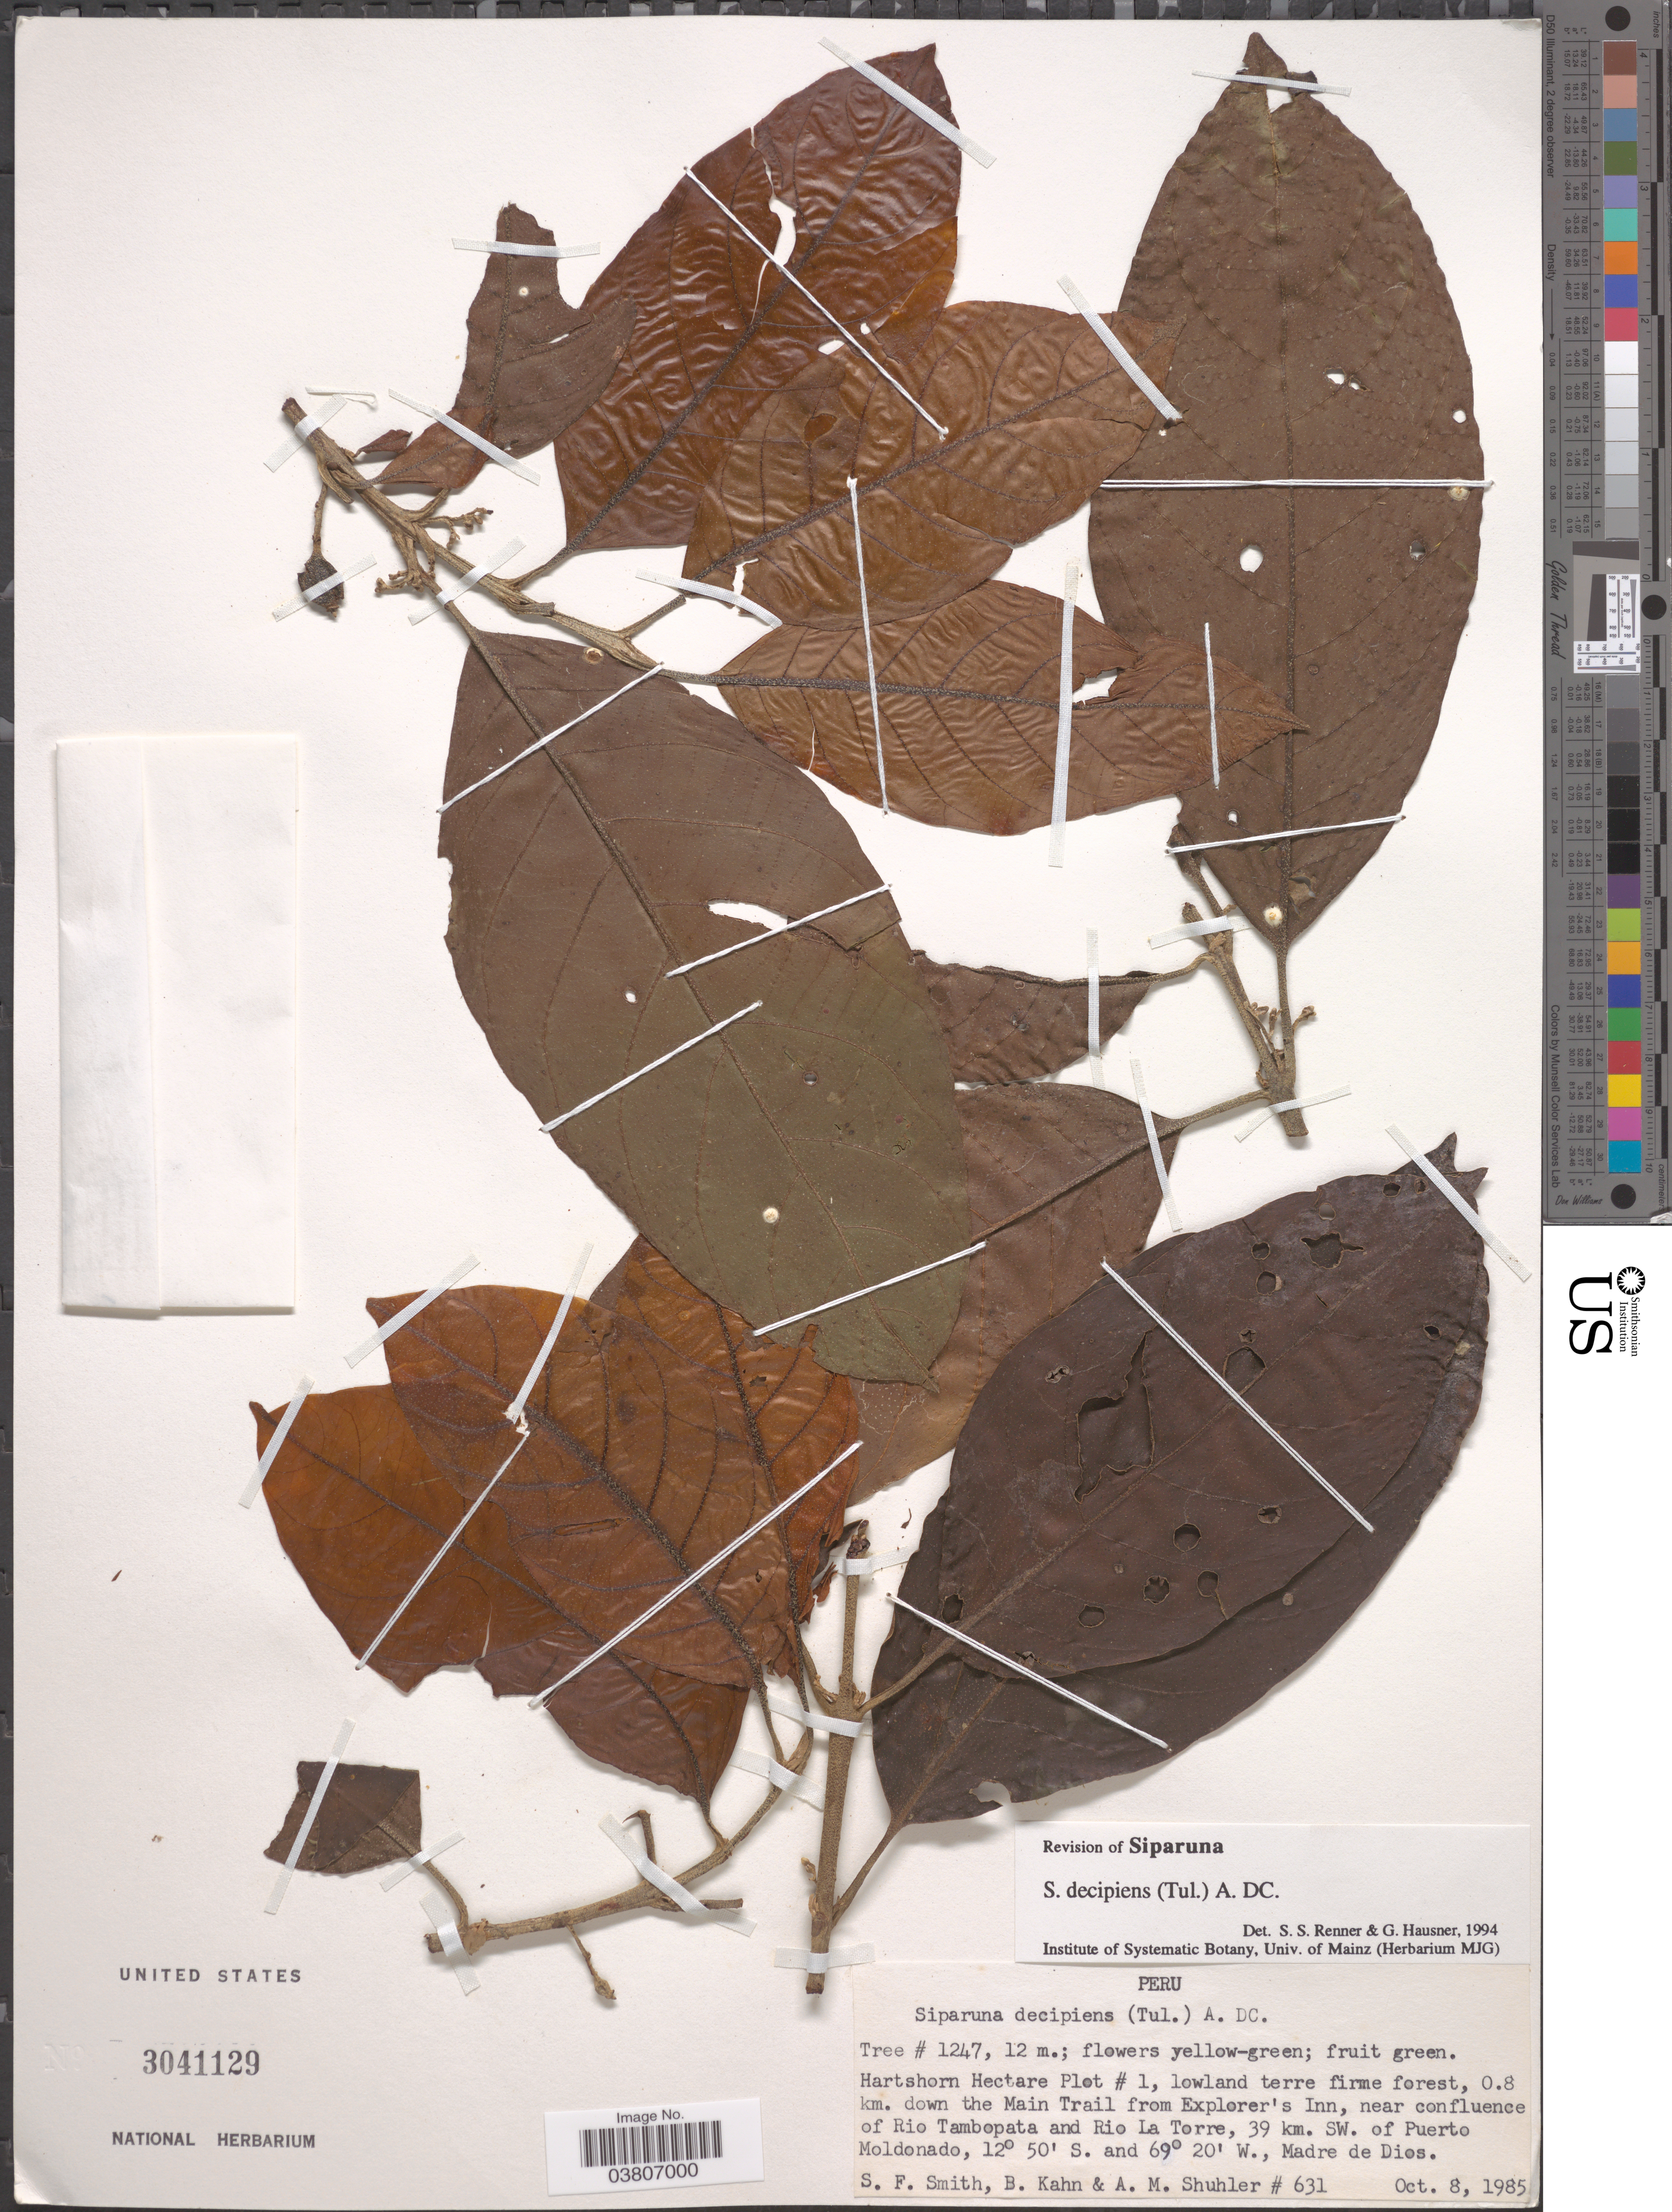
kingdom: Plantae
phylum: Tracheophyta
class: Magnoliopsida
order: Laurales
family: Siparunaceae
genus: Siparuna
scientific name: Siparuna decipiens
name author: (Tul.) A. DC.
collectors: S.F. Smith, B. Kahn & A. Shuhler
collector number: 631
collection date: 1985-10-08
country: Peru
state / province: Madre de Dios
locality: Hartshorn Hectare Plot #1, lowland terre firme forest, 0.8 km. down the Main Trail from Explorer's Inn, near confluence of Rio Tambopata and Rio La Torre, 39 km. SW. of Puerto Moldonado.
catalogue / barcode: US 3041129